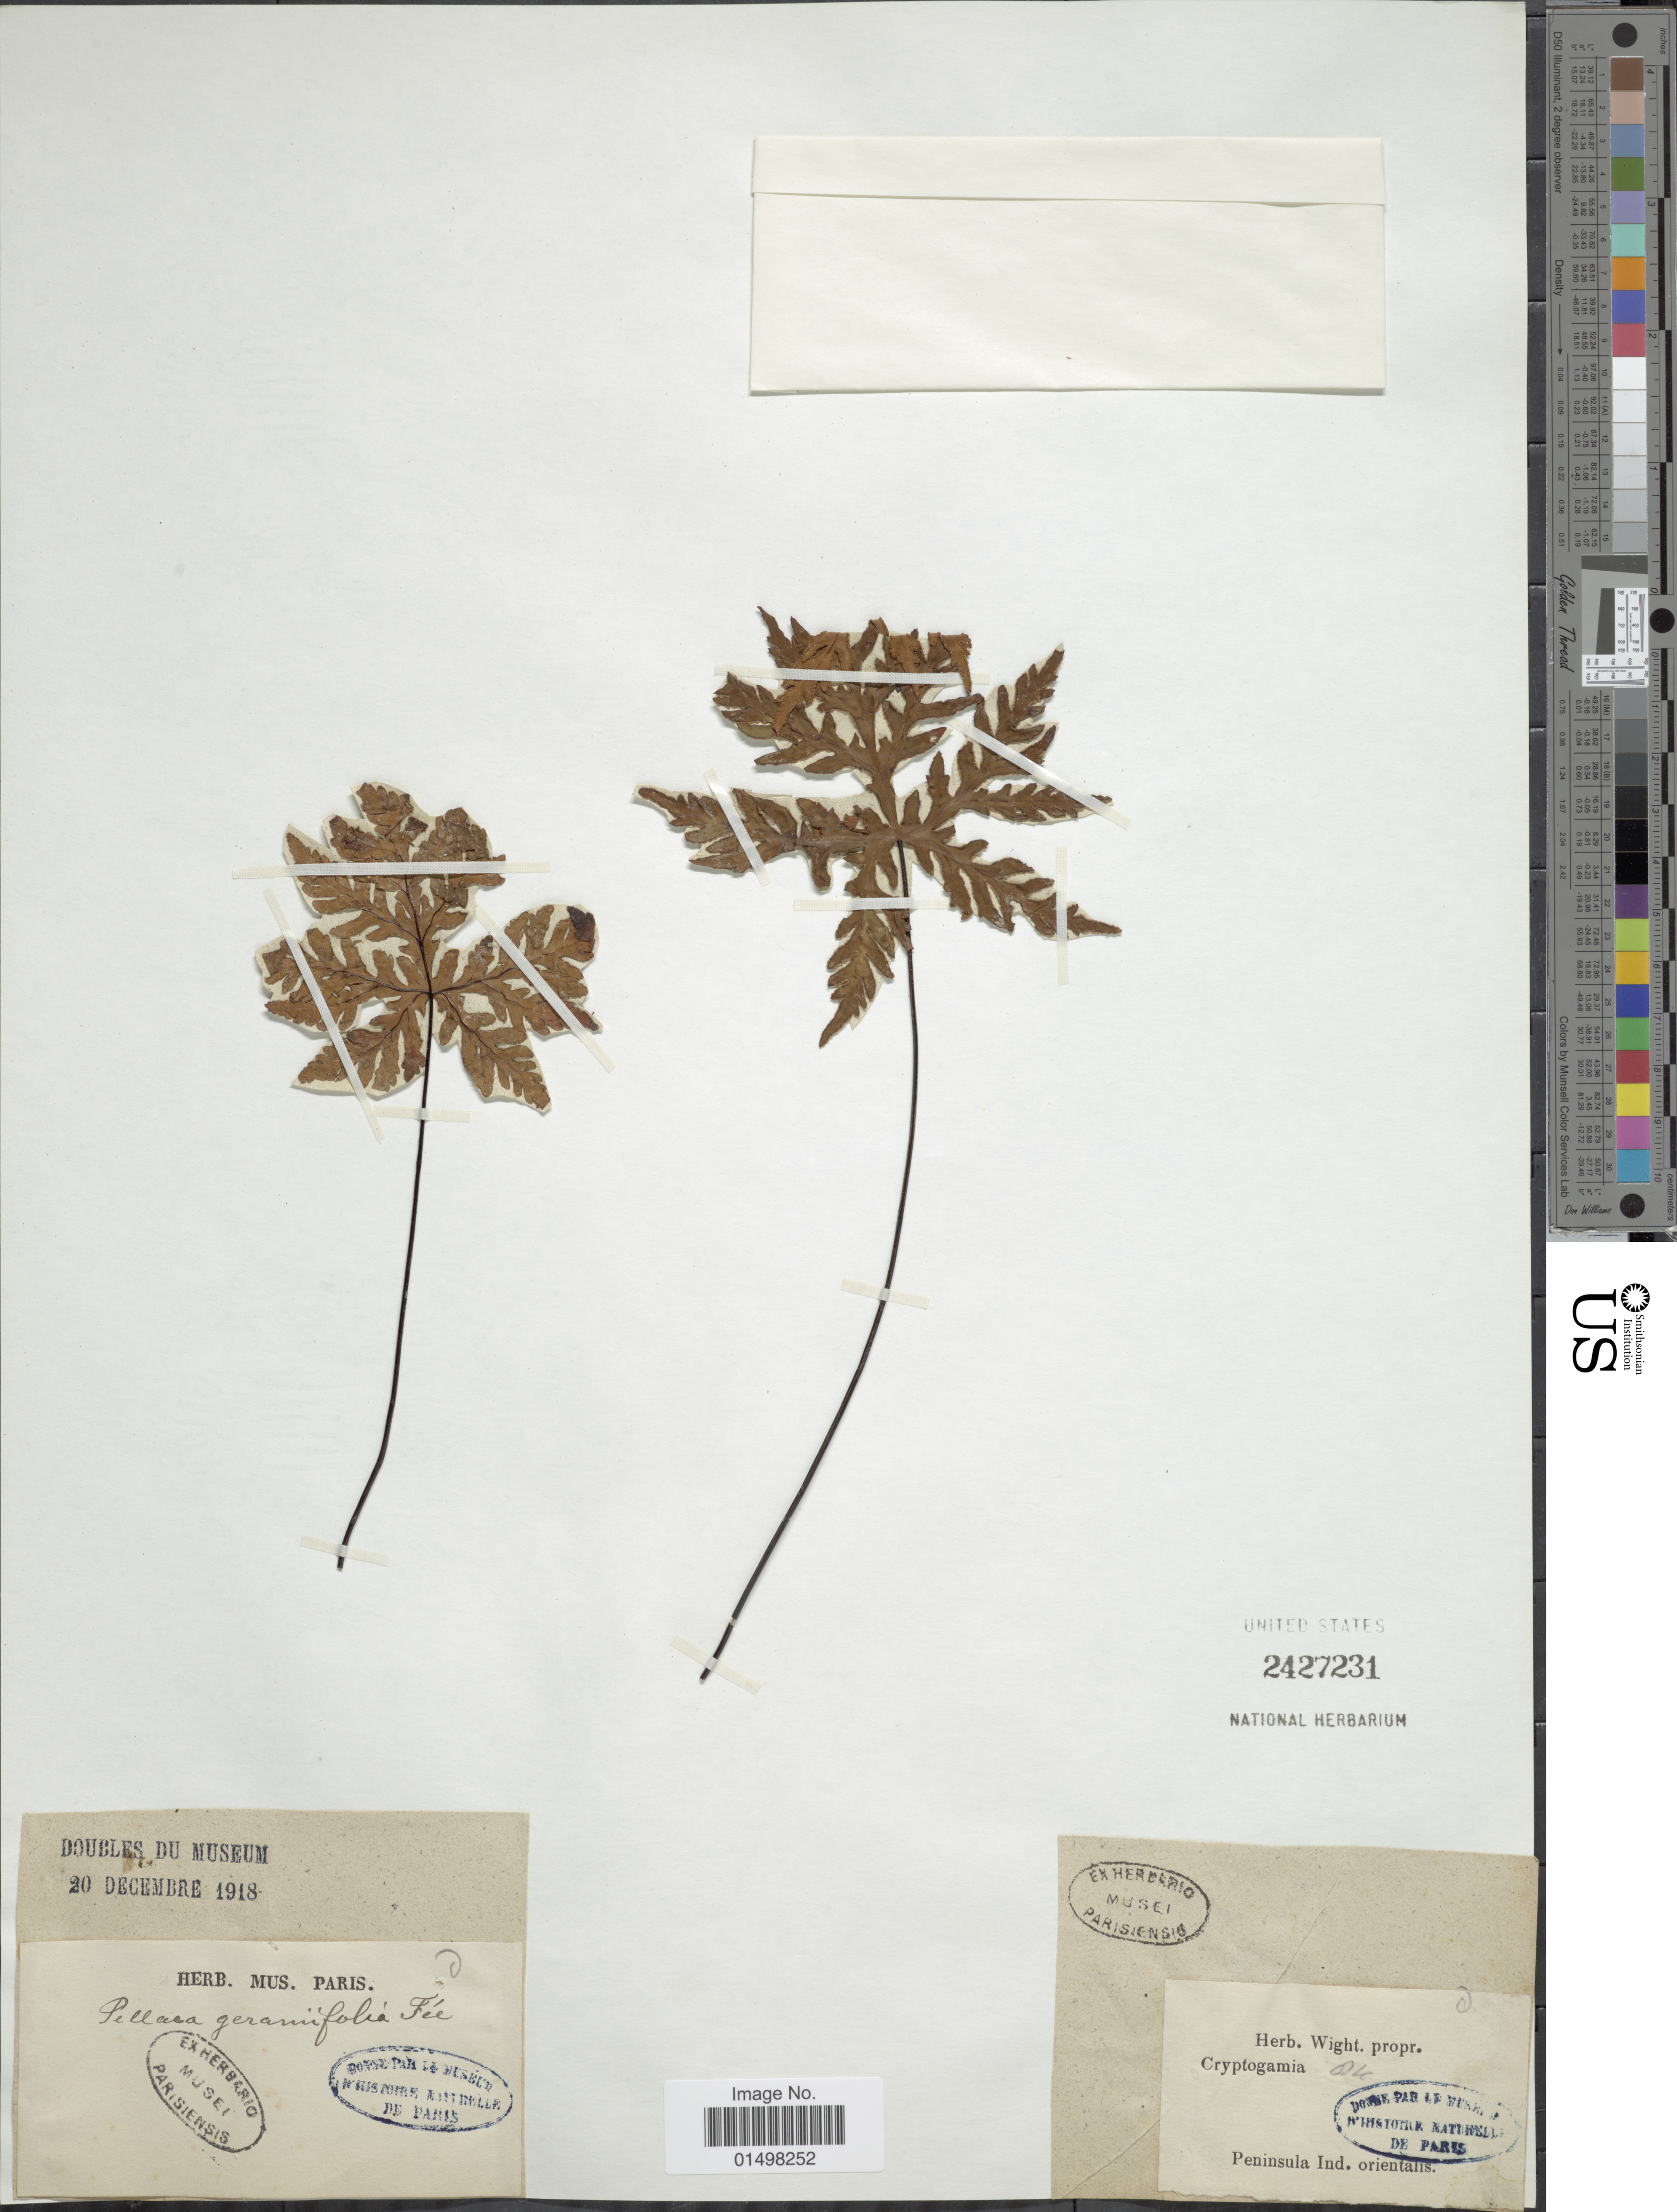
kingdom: Plantae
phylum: Tracheophyta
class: Polypodiopsida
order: Polypodiales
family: Pteridaceae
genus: Doryopteris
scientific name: Doryopteris concolor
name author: (Langsd. & Fisch.) Kuhn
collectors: ex Herb. Wright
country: India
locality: Peninsula Ind. orientalis.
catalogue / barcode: US 2427231